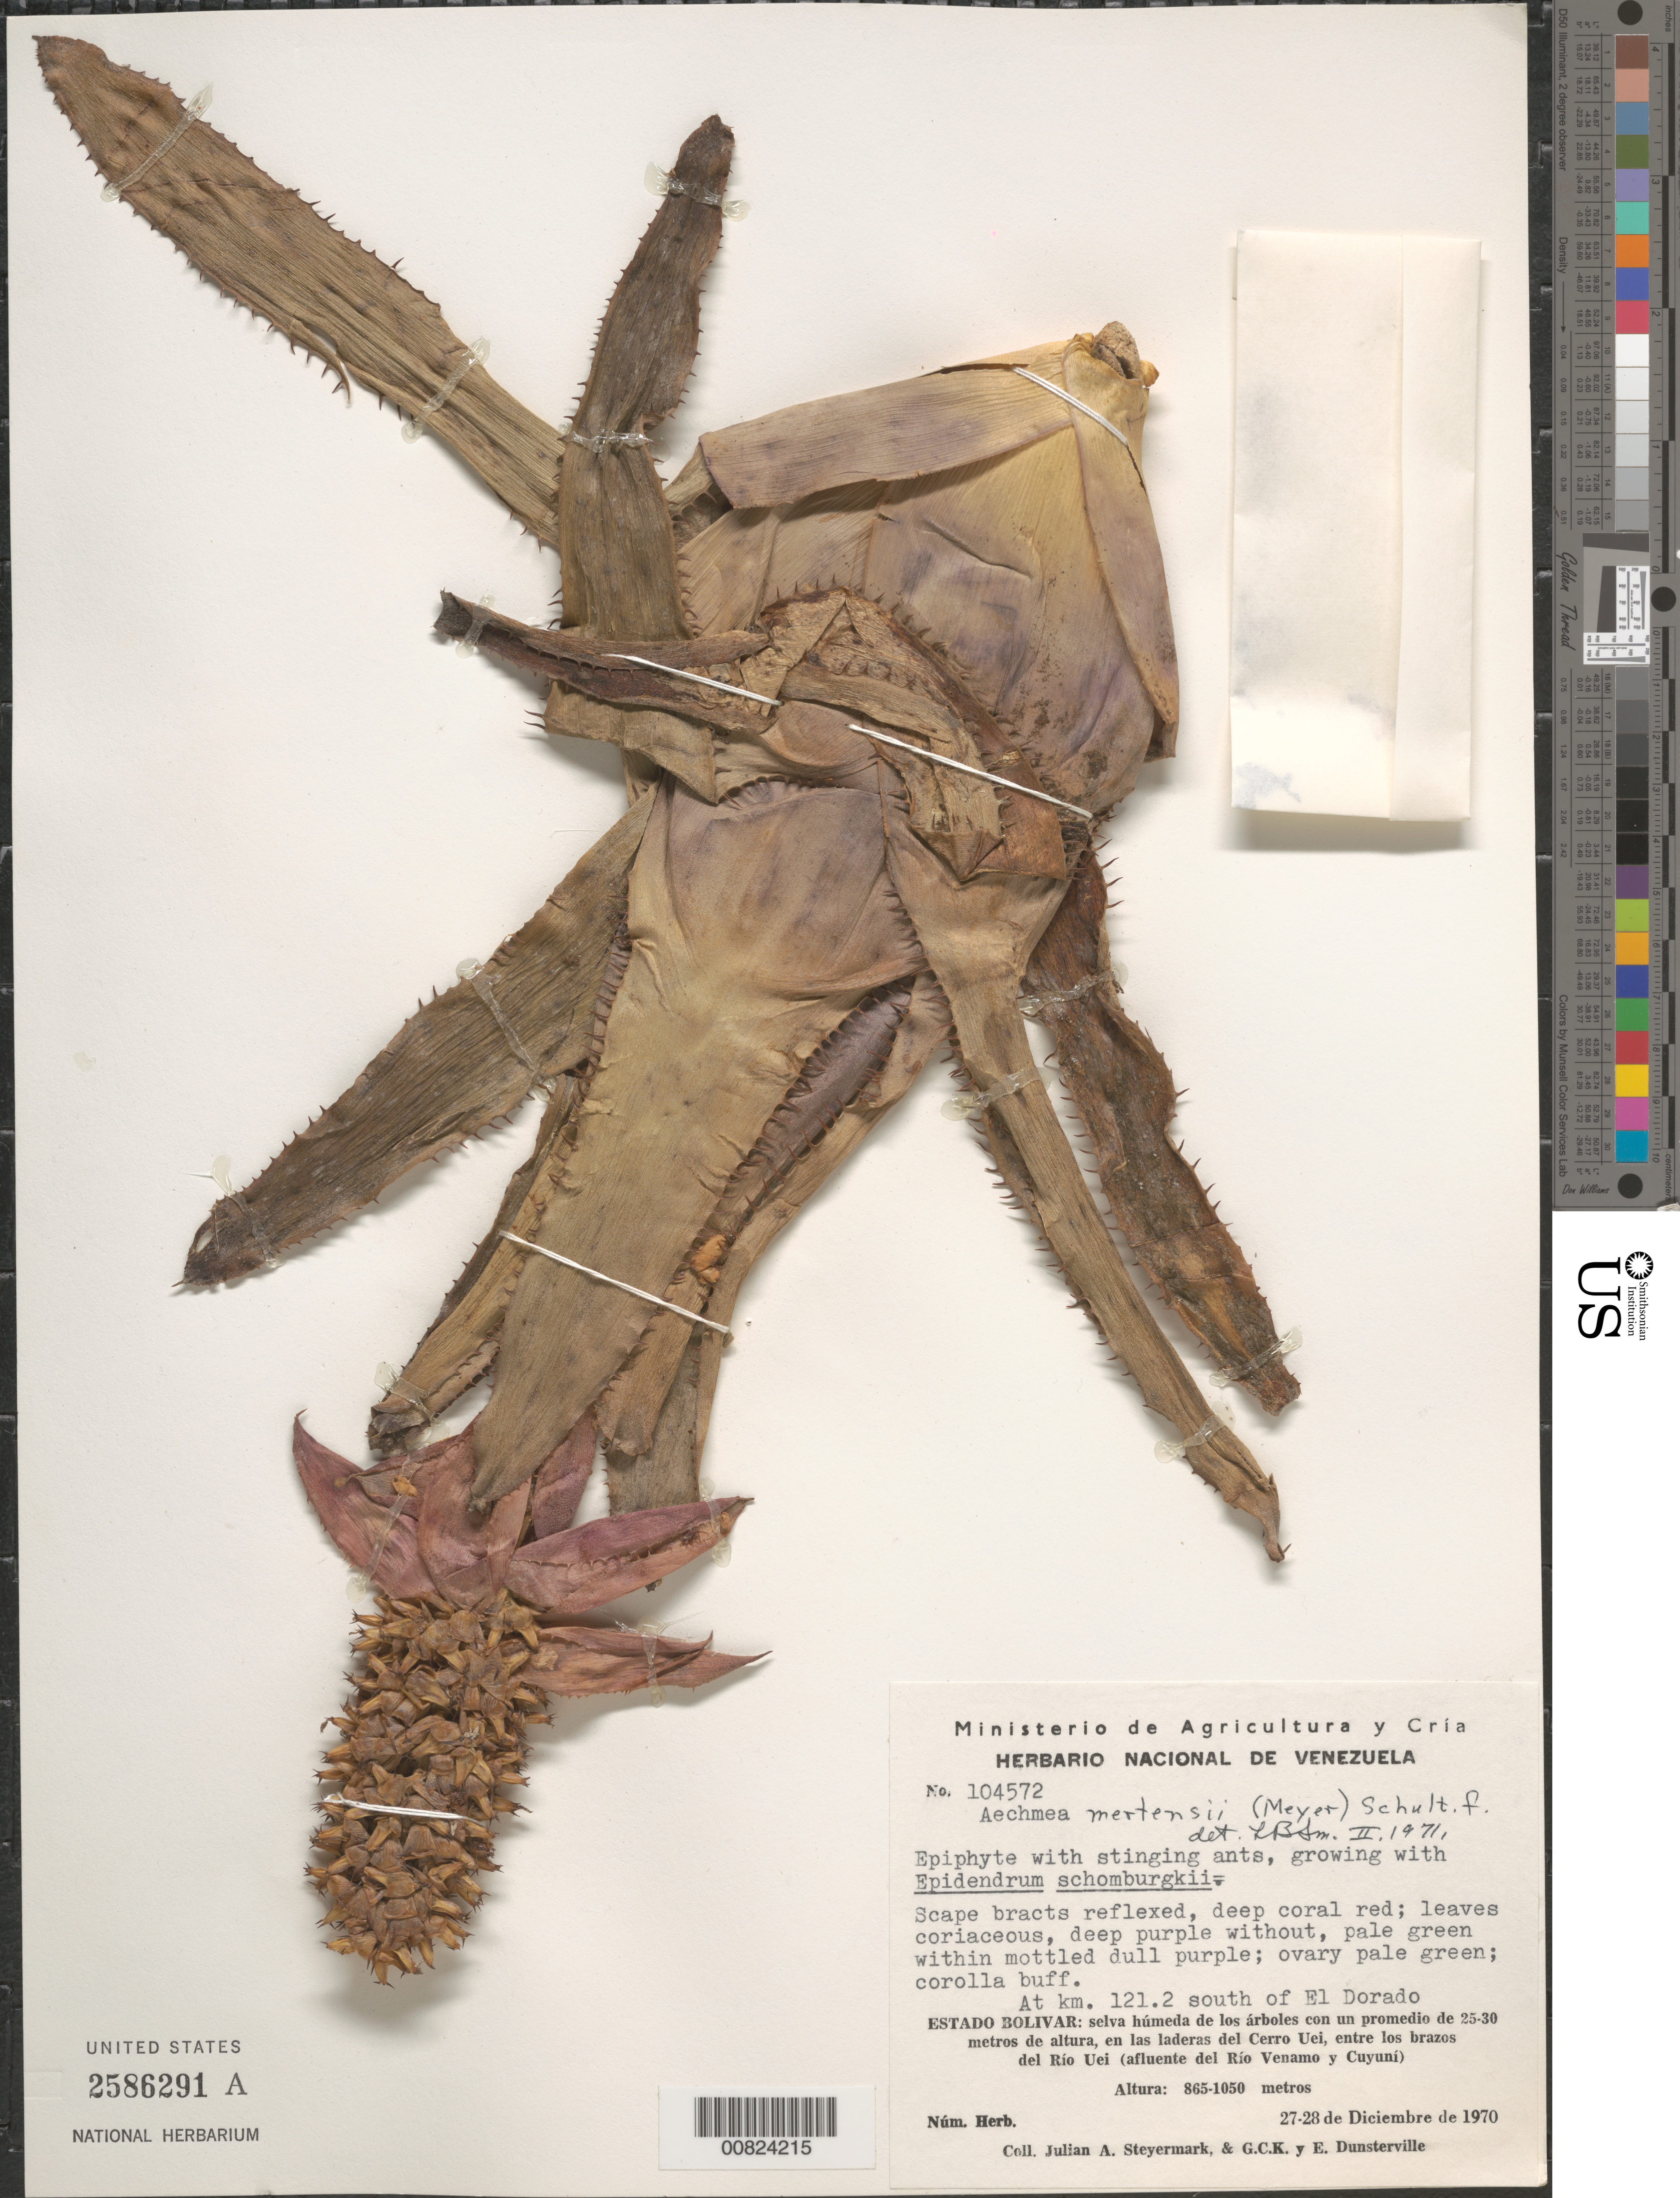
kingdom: Plantae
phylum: Tracheophyta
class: Liliopsida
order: Poales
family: Bromeliaceae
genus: Aechmea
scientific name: Aechmea mertensii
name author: (G. Mey.) Schult. & Schult. f.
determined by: Smith, Lyman B., (US), NMNH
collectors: J. Steyermark, G. C. K. Dunsterville & E. Dunsterville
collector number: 104572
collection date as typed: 27-Dec-70 to 28-Dec-70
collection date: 1970-12-27/1970-12-28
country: Venezuela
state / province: Bolívar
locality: Cerro Uei; entre los brazos del río Uei; affluente del Río Venamo y Cuyuni), at km 122 S of El Dorado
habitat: Selva húmeda de los árboles con un promedio de 25-30m de altura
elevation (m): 865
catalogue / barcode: US 2586291A